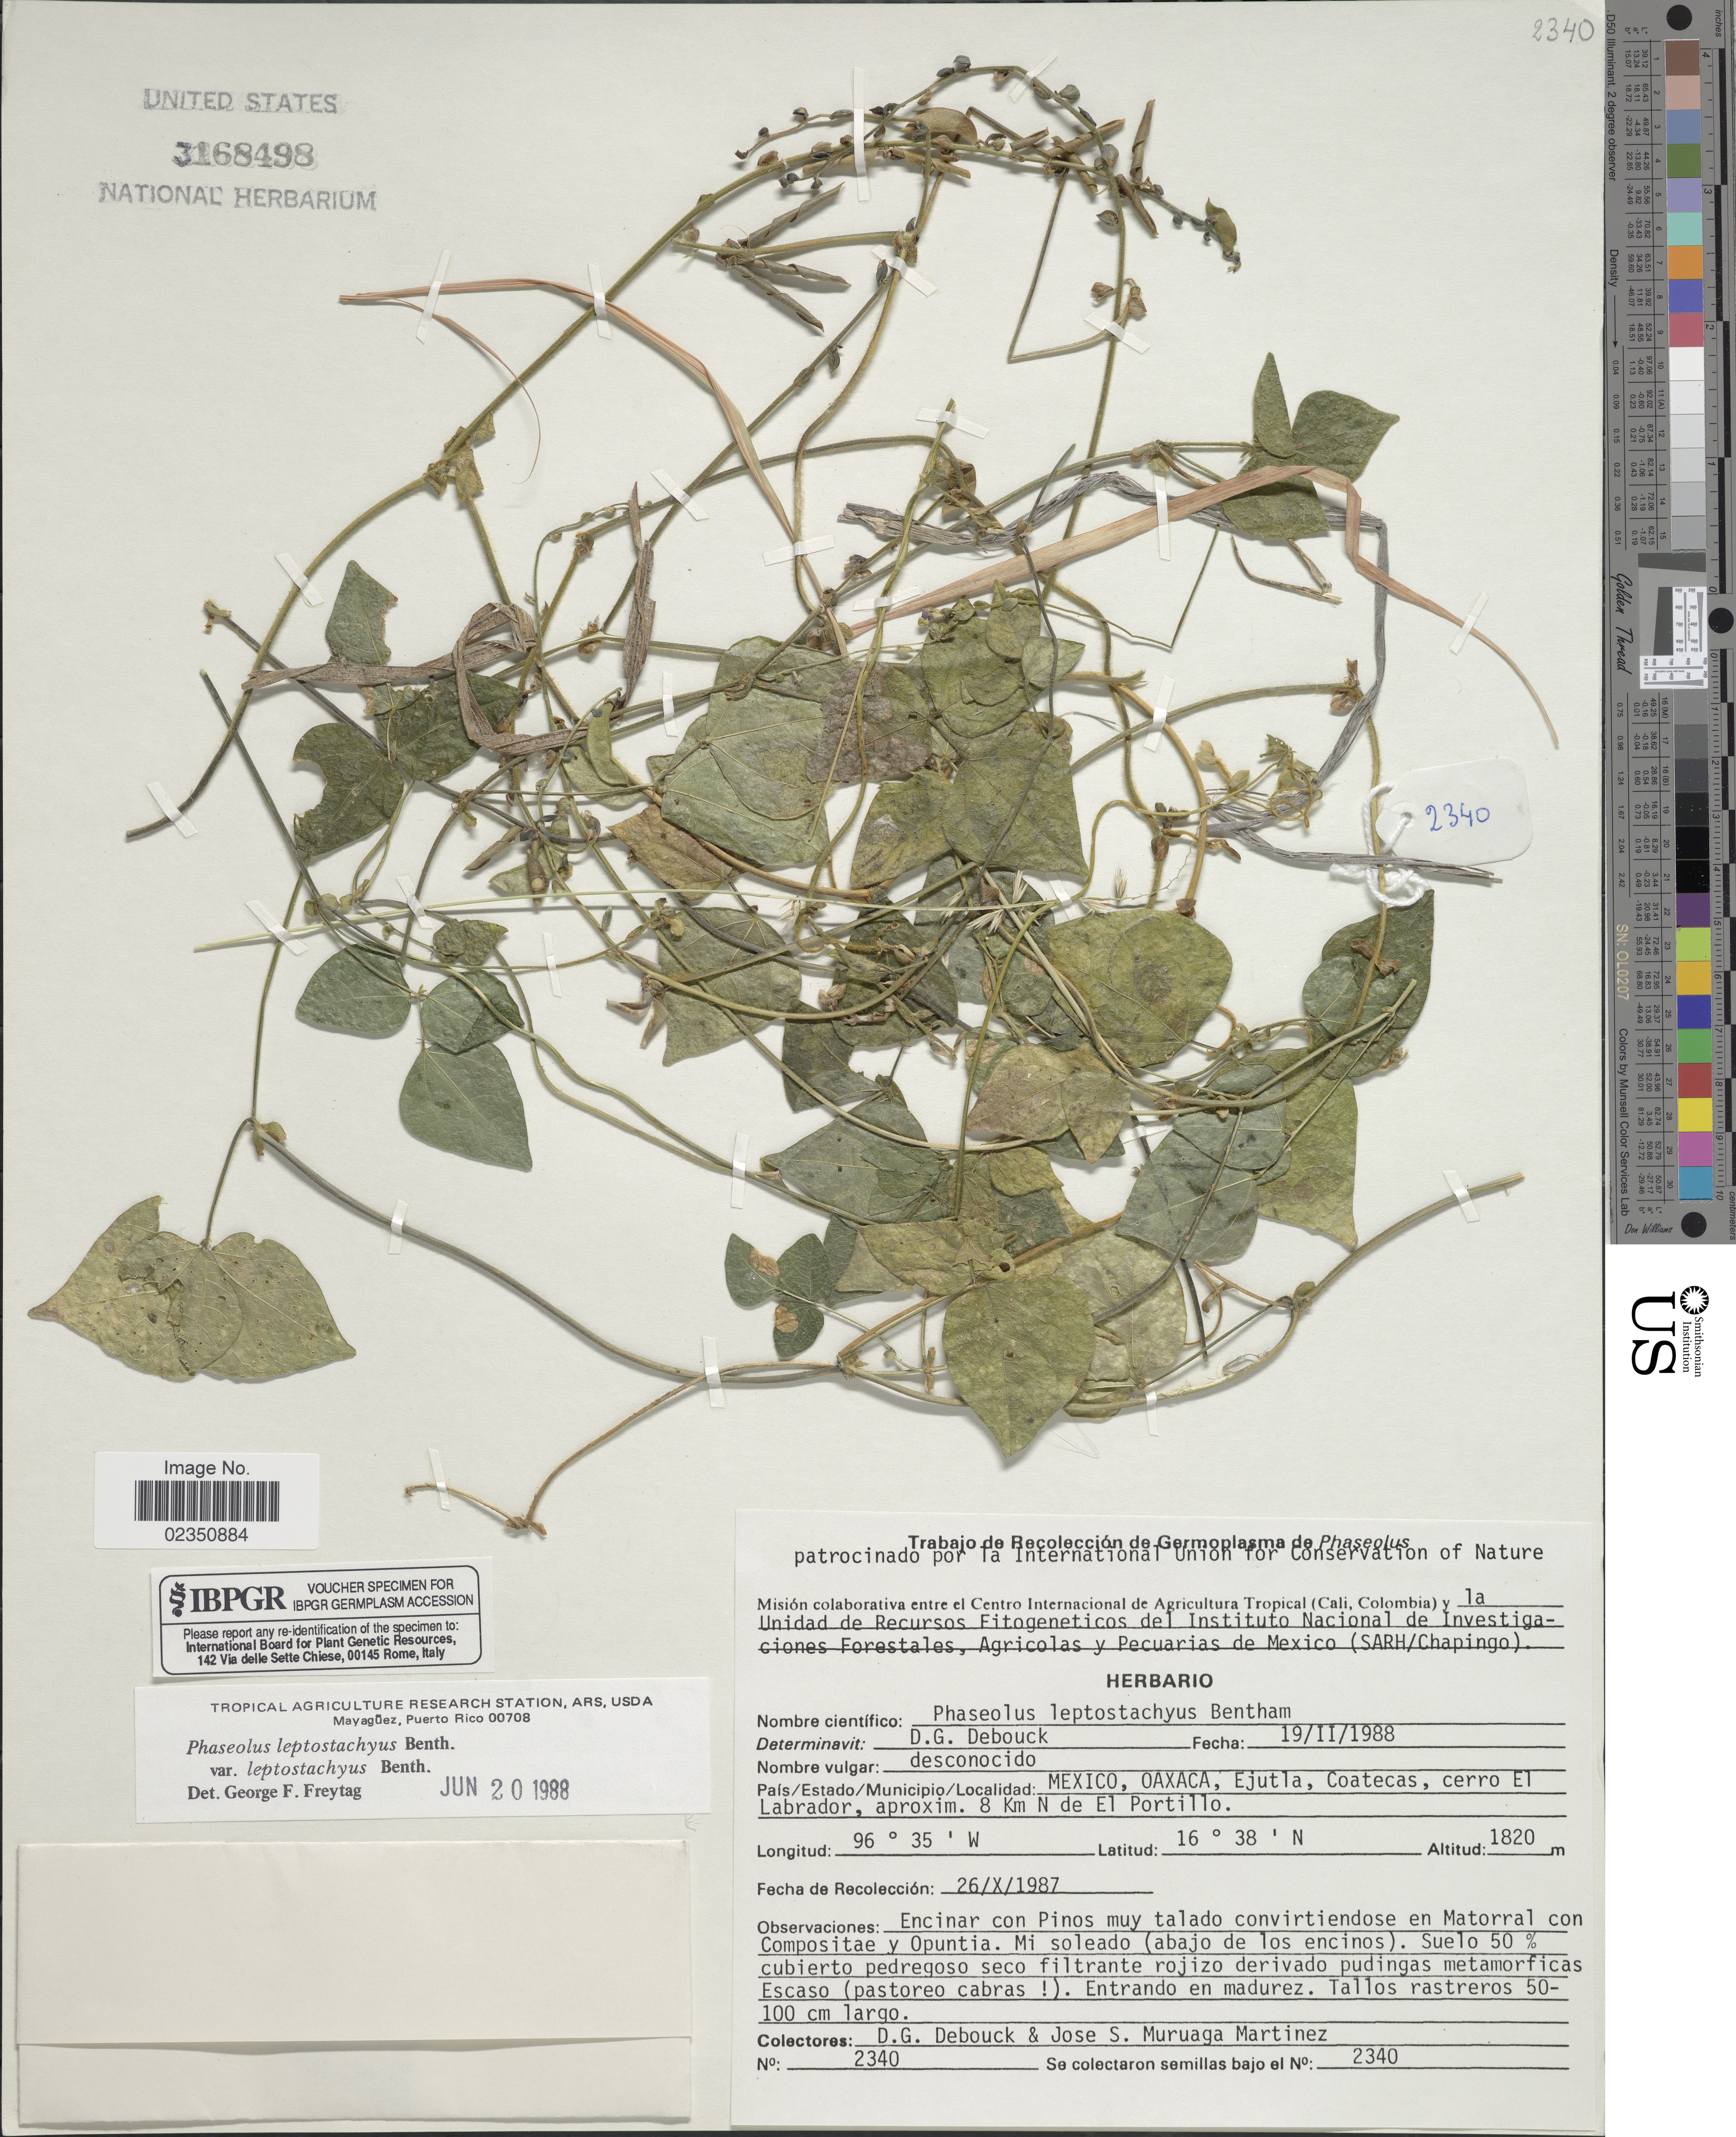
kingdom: Plantae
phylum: Tracheophyta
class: Magnoliopsida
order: Fabales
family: Fabaceae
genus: Phaseolus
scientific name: Phaseolus leptostachyus var. leptostachyus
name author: Benth.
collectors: D. Debouck & J. Muruaga Martinez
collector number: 2340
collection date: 1987-10-26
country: Mexico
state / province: Oaxaca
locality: Ejutla, Coatecas, cerro El Labrador, aproxim. 8 Km de El Portillo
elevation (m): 1820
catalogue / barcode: US 3168498